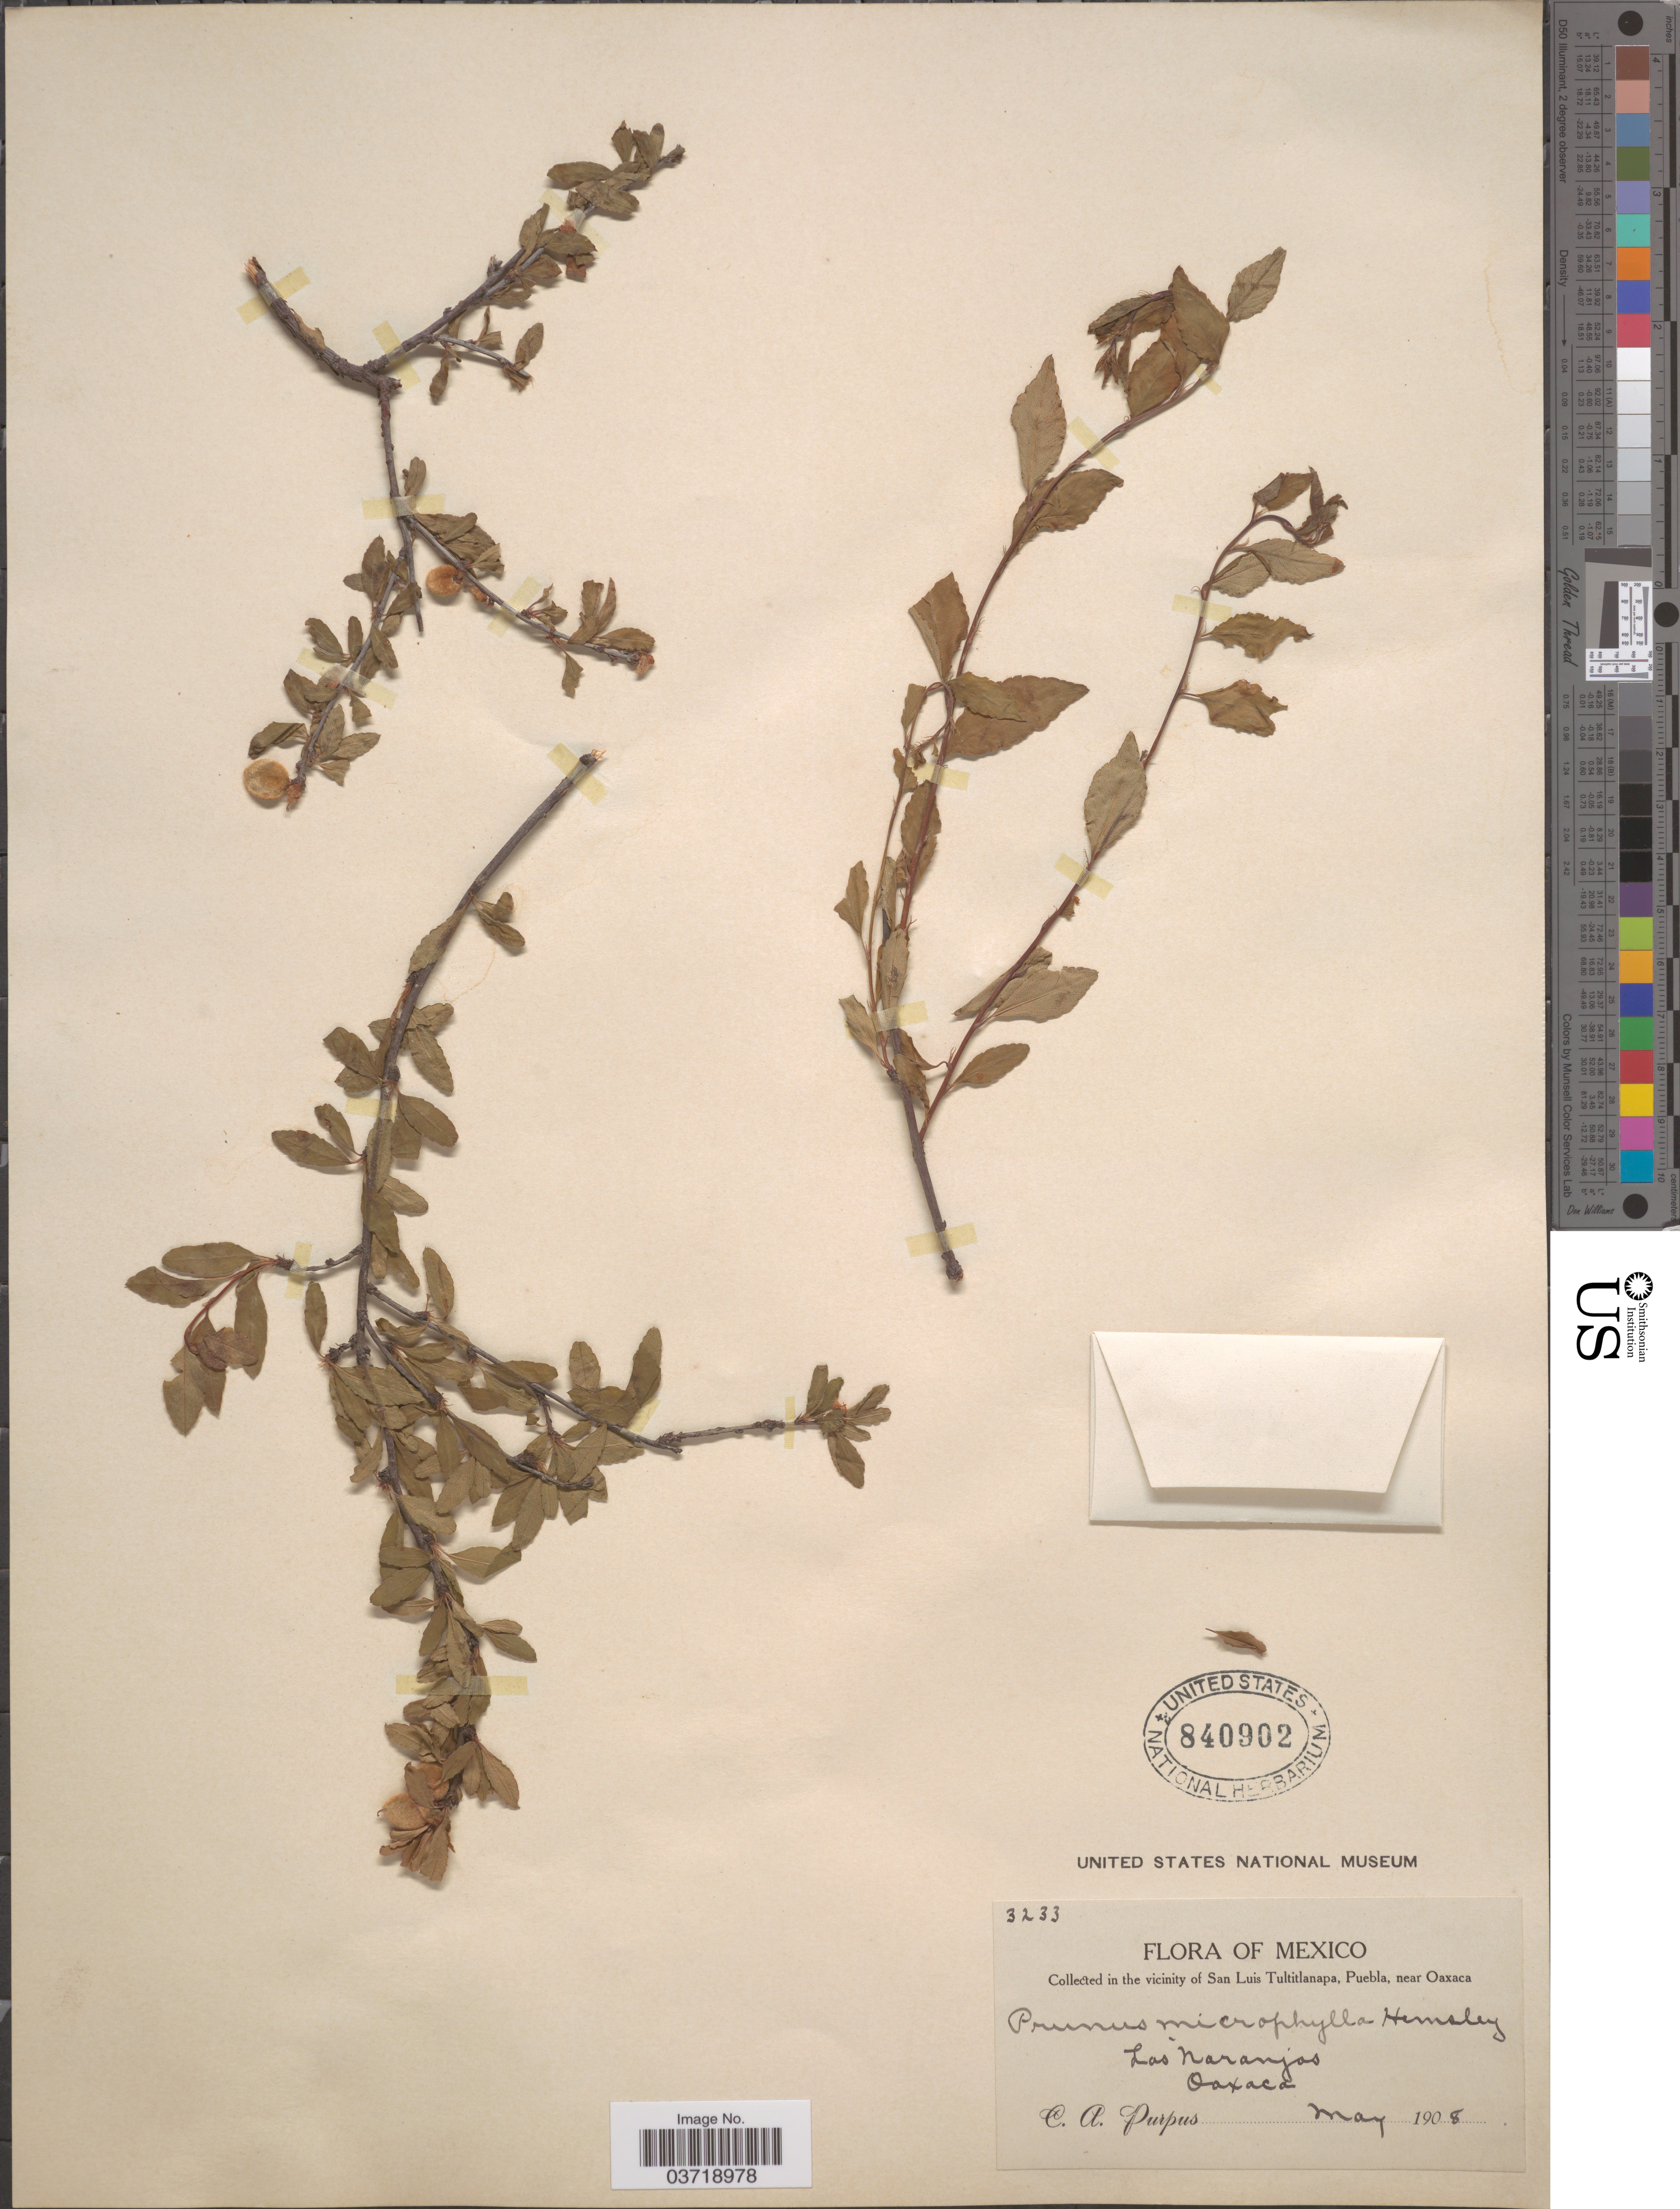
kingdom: Plantae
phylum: Tracheophyta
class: Magnoliopsida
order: Rosales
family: Rosaceae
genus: Prunus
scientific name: Prunus microphylla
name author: (Kunth) Hemsl.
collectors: C. A. Purpus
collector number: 3233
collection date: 1908-05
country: Mexico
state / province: Oaxaca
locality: In the vicinity of San Luis Tultitlanapa, Puebla, near Oaxaca. Las Naranjas.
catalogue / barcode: US 840902